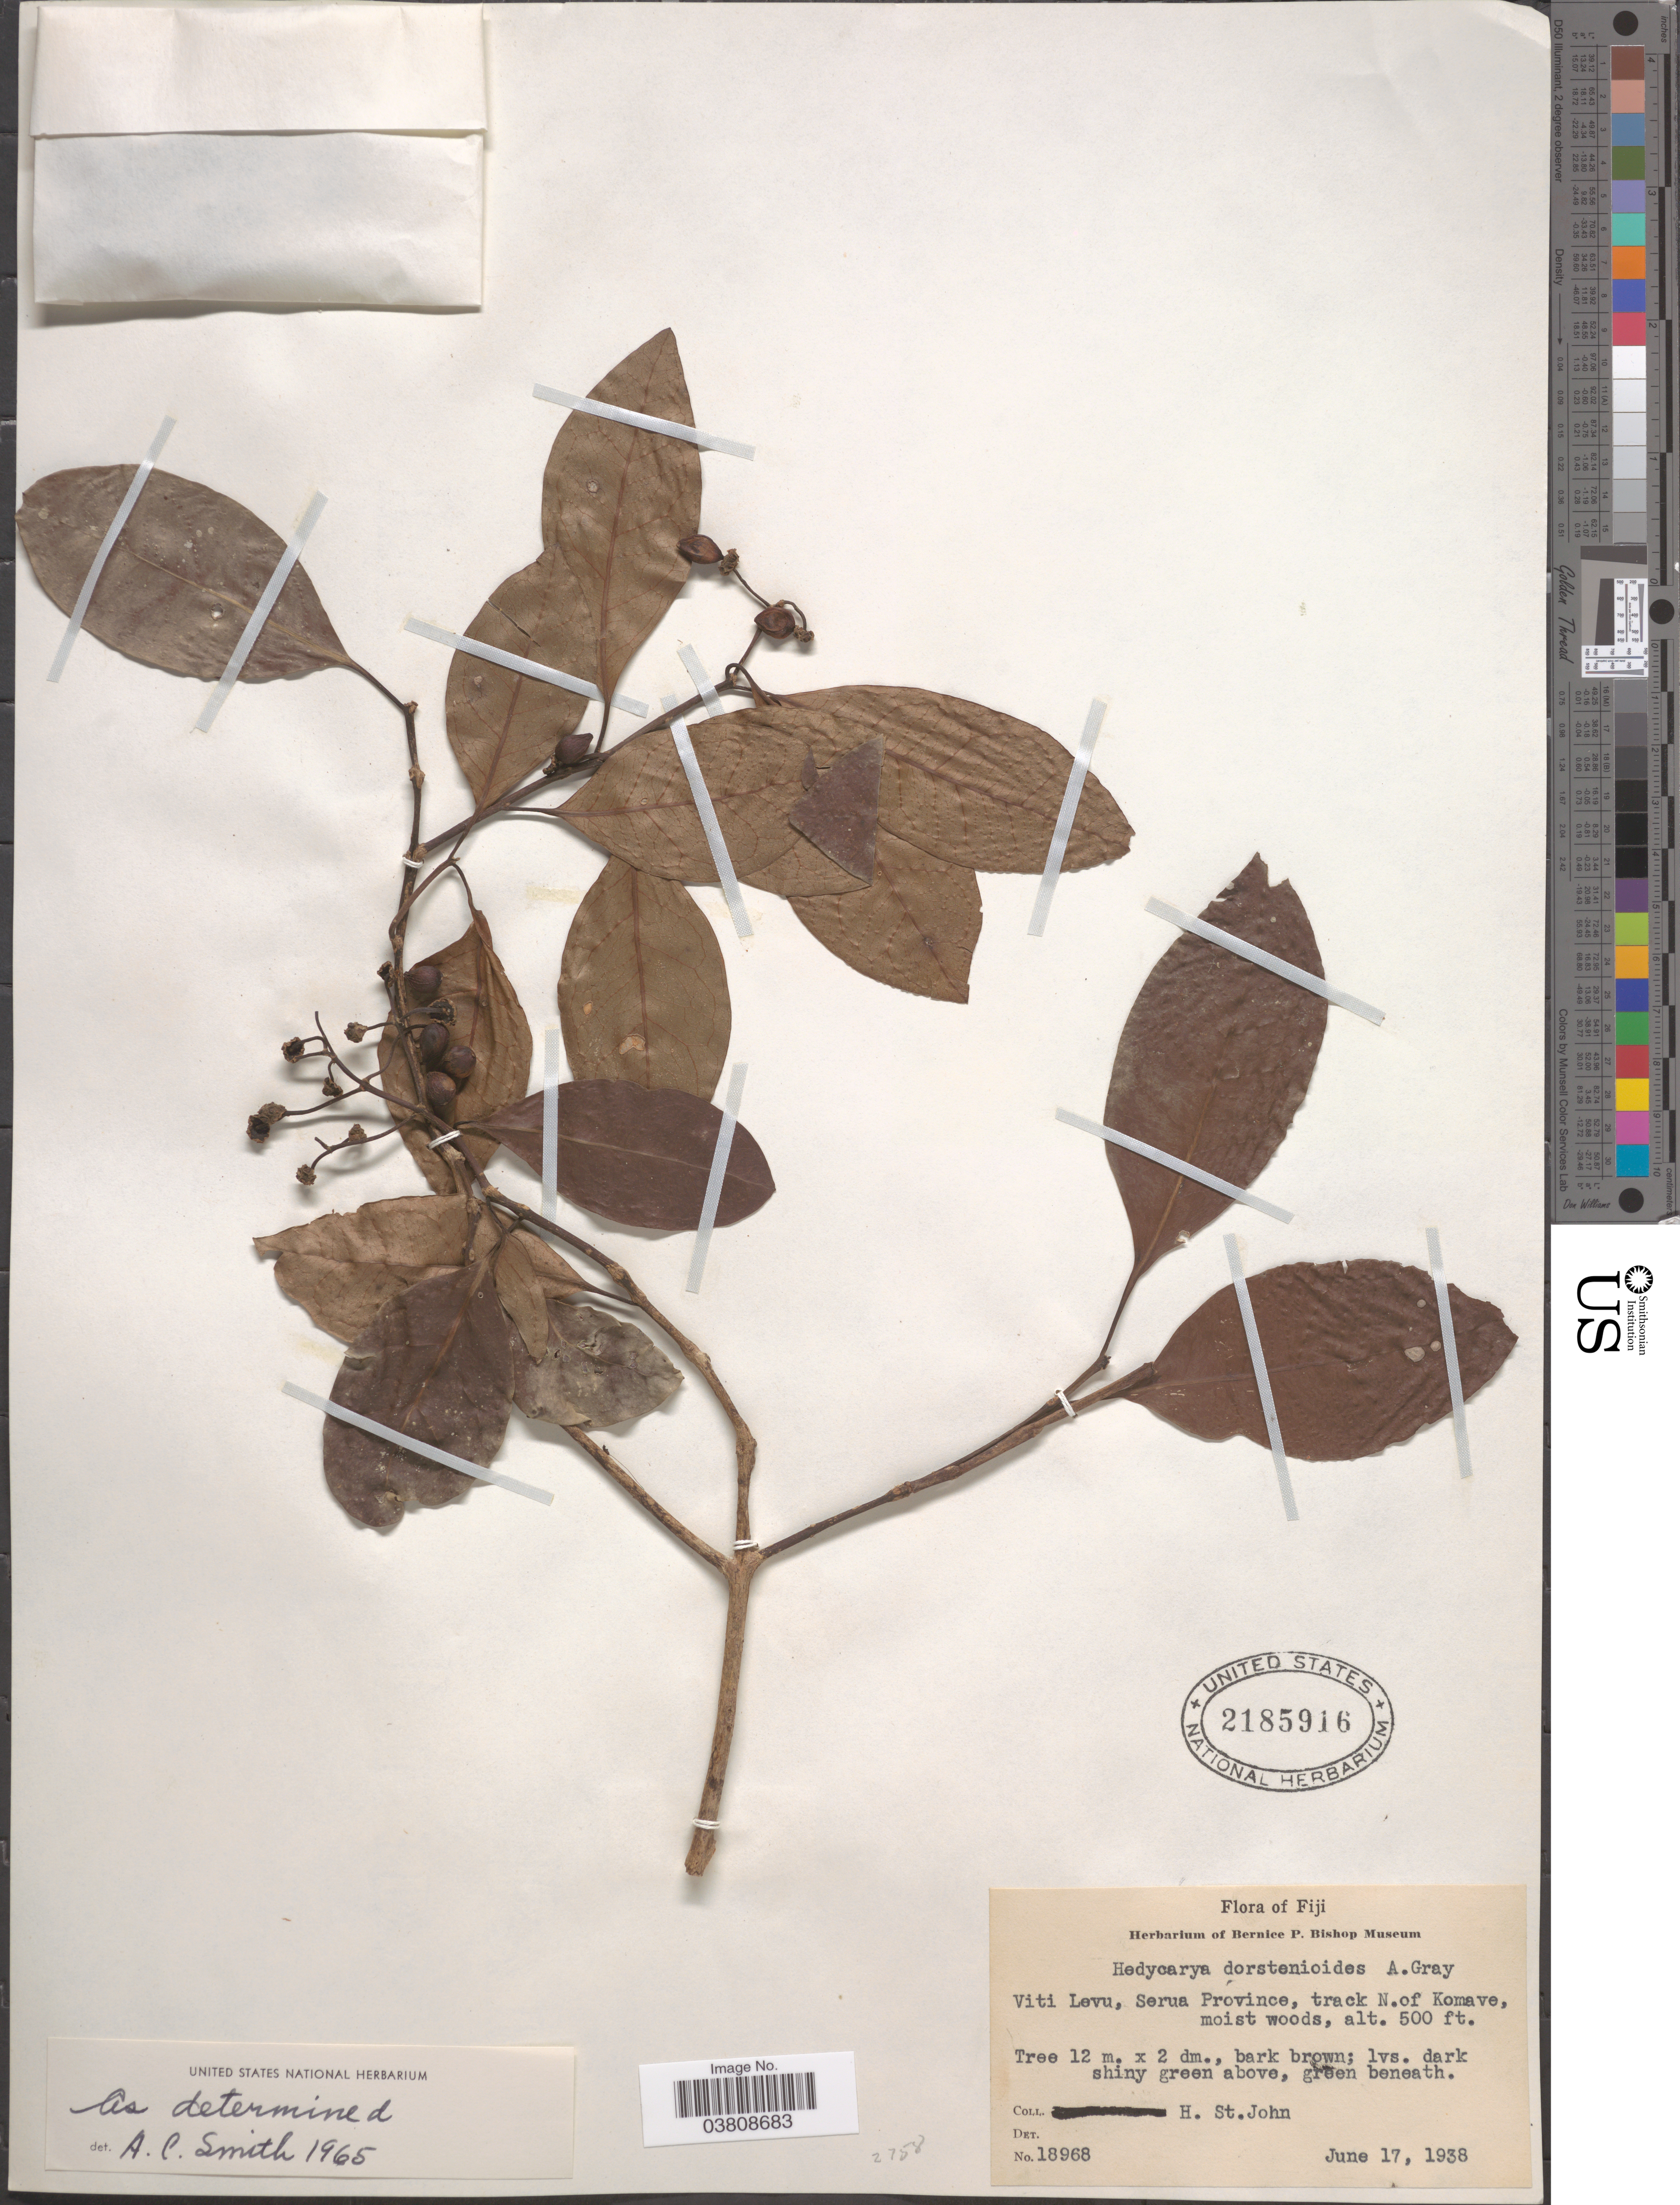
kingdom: Plantae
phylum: Tracheophyta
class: Magnoliopsida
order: Laurales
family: Monimiaceae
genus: Hedycarya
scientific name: Hedycarya dorstenioides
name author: A. Gray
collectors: H. St. John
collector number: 18968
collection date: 1938-06-17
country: Fiji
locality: Viti Levu, Serua Province, track N. of Komave.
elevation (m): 152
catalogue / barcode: US 2185916